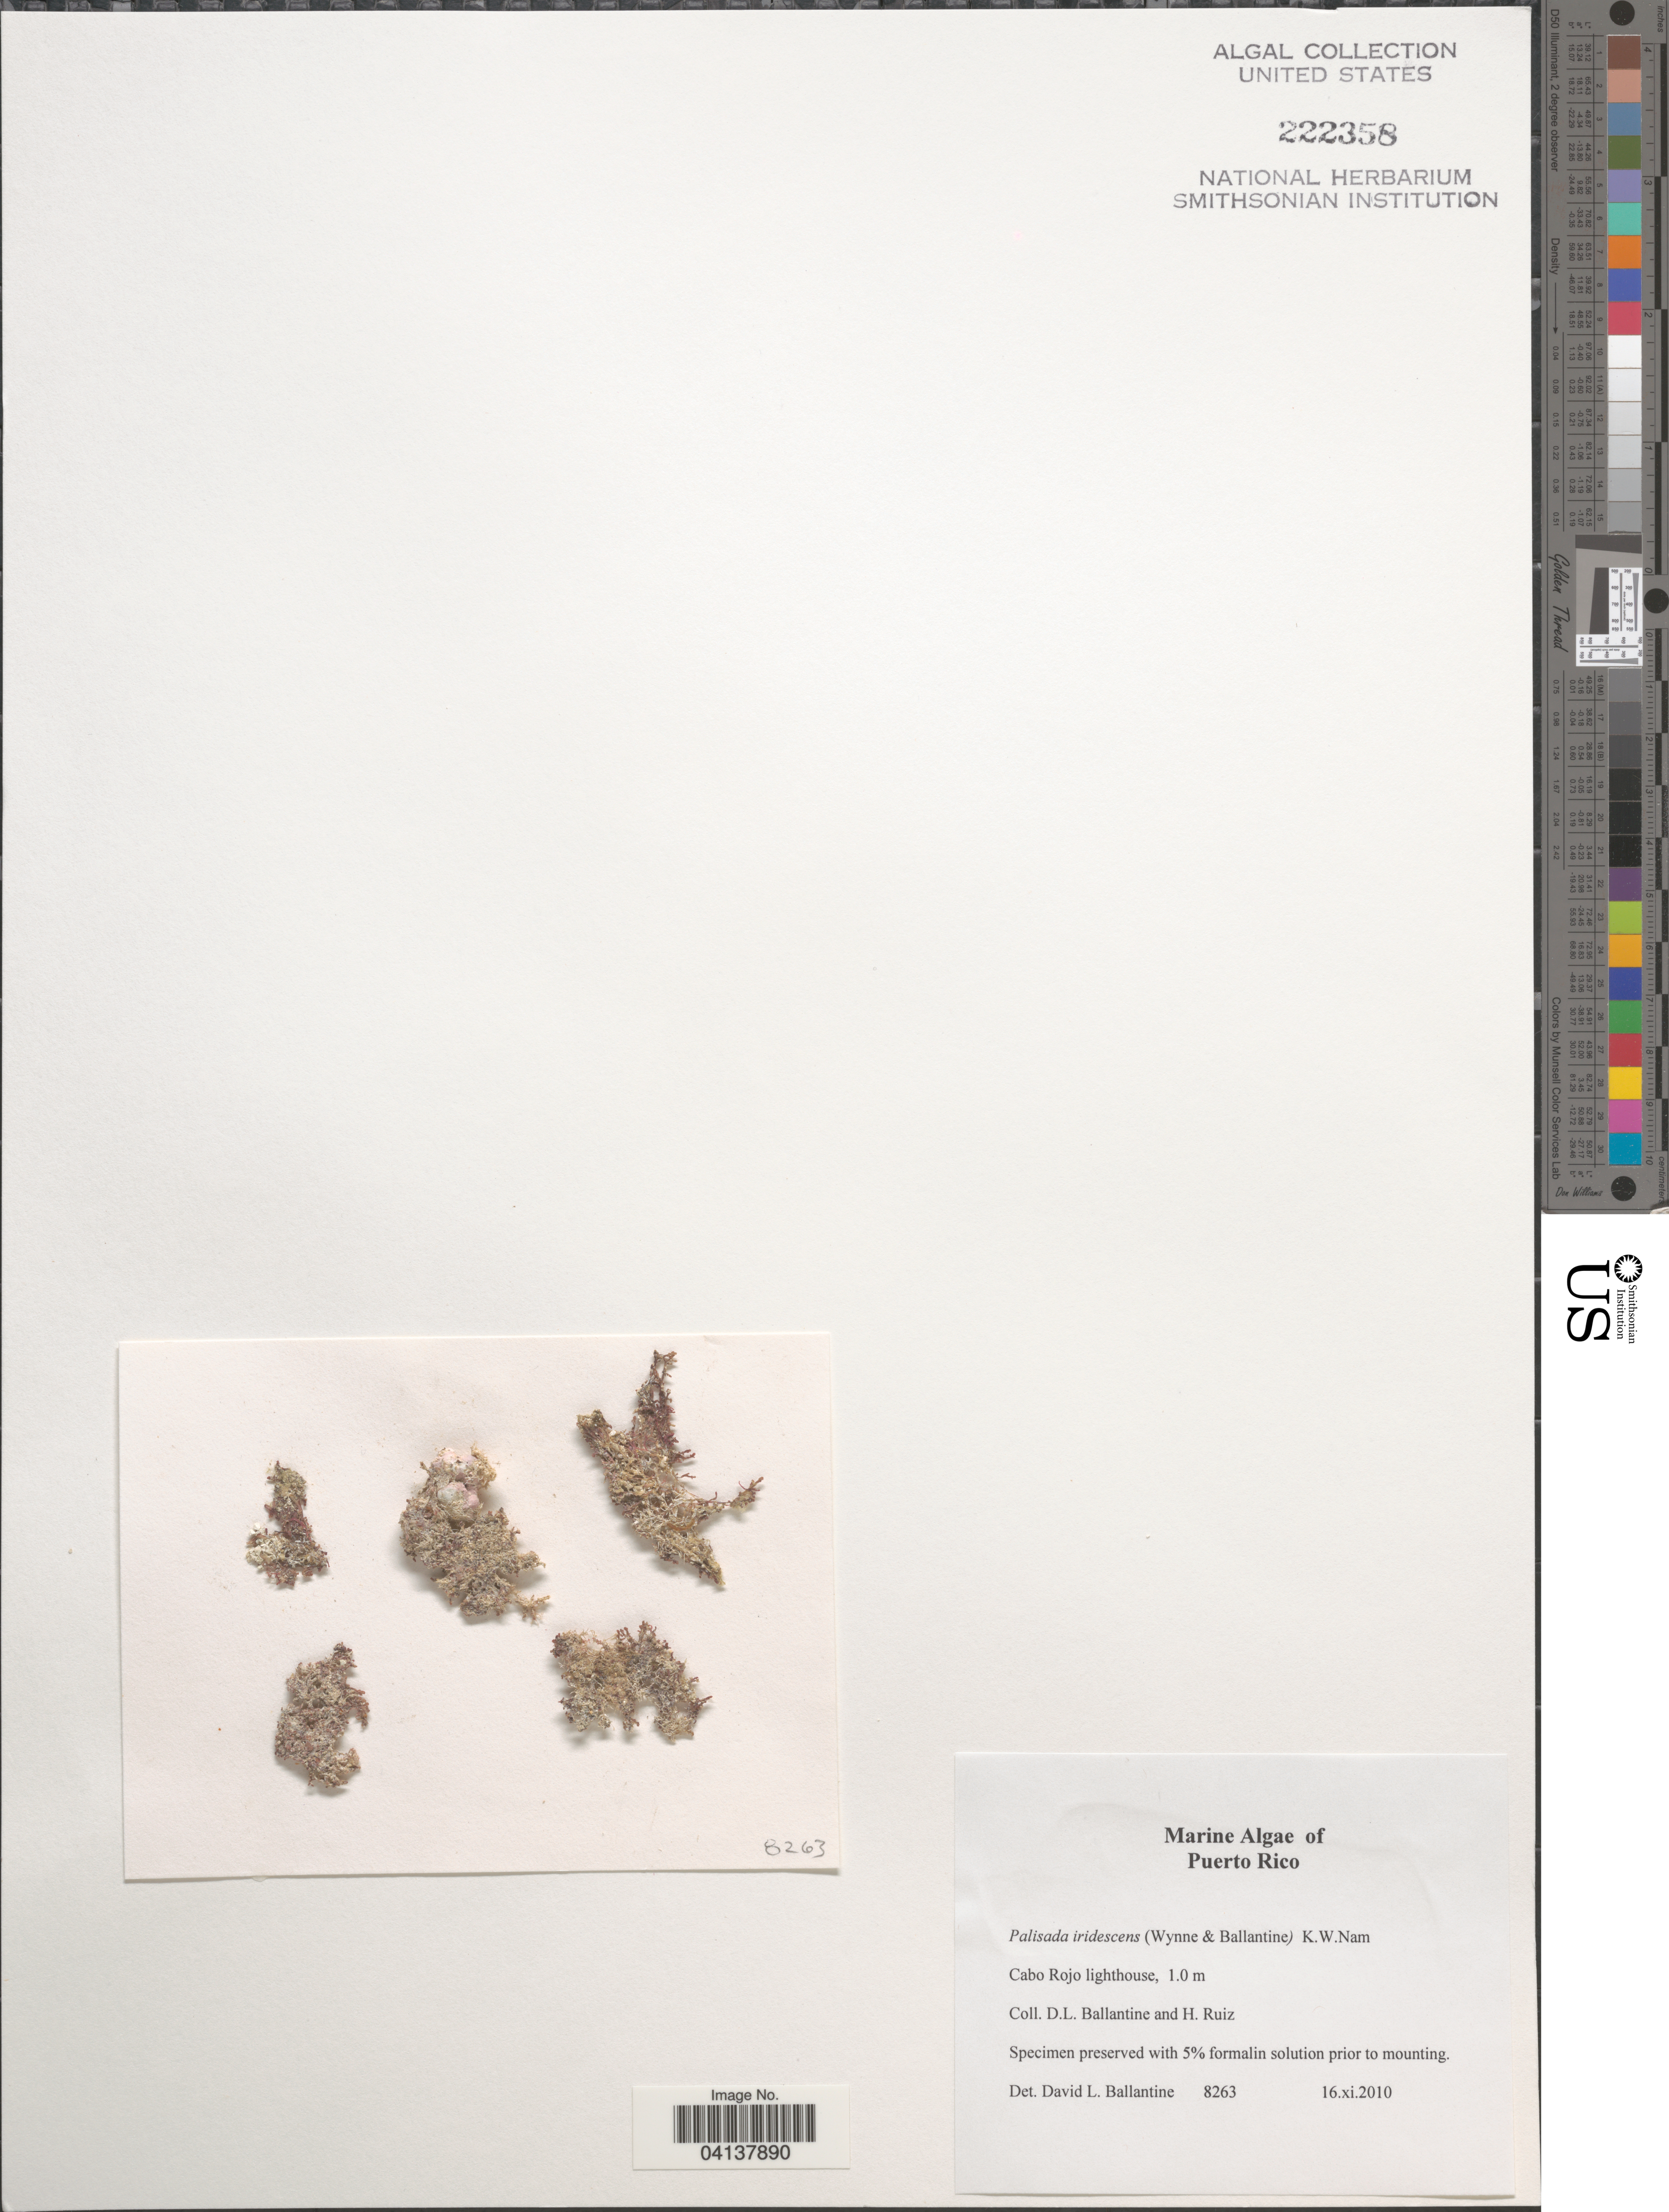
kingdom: Plantae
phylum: Rhodophyta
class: Florideophyceae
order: Ceramiales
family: Rhodomelaceae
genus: Yuzurua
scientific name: Yuzurua iridescens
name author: (M.J. Wynne & D.L.Ballantine) Sentíes & M.J. Wynne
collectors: D.L. Ballantine & H. Ruiz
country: Puerto Rico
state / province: Çabo Rojo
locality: Cabo Rojo lighthouse.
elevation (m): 1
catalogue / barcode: US 222358